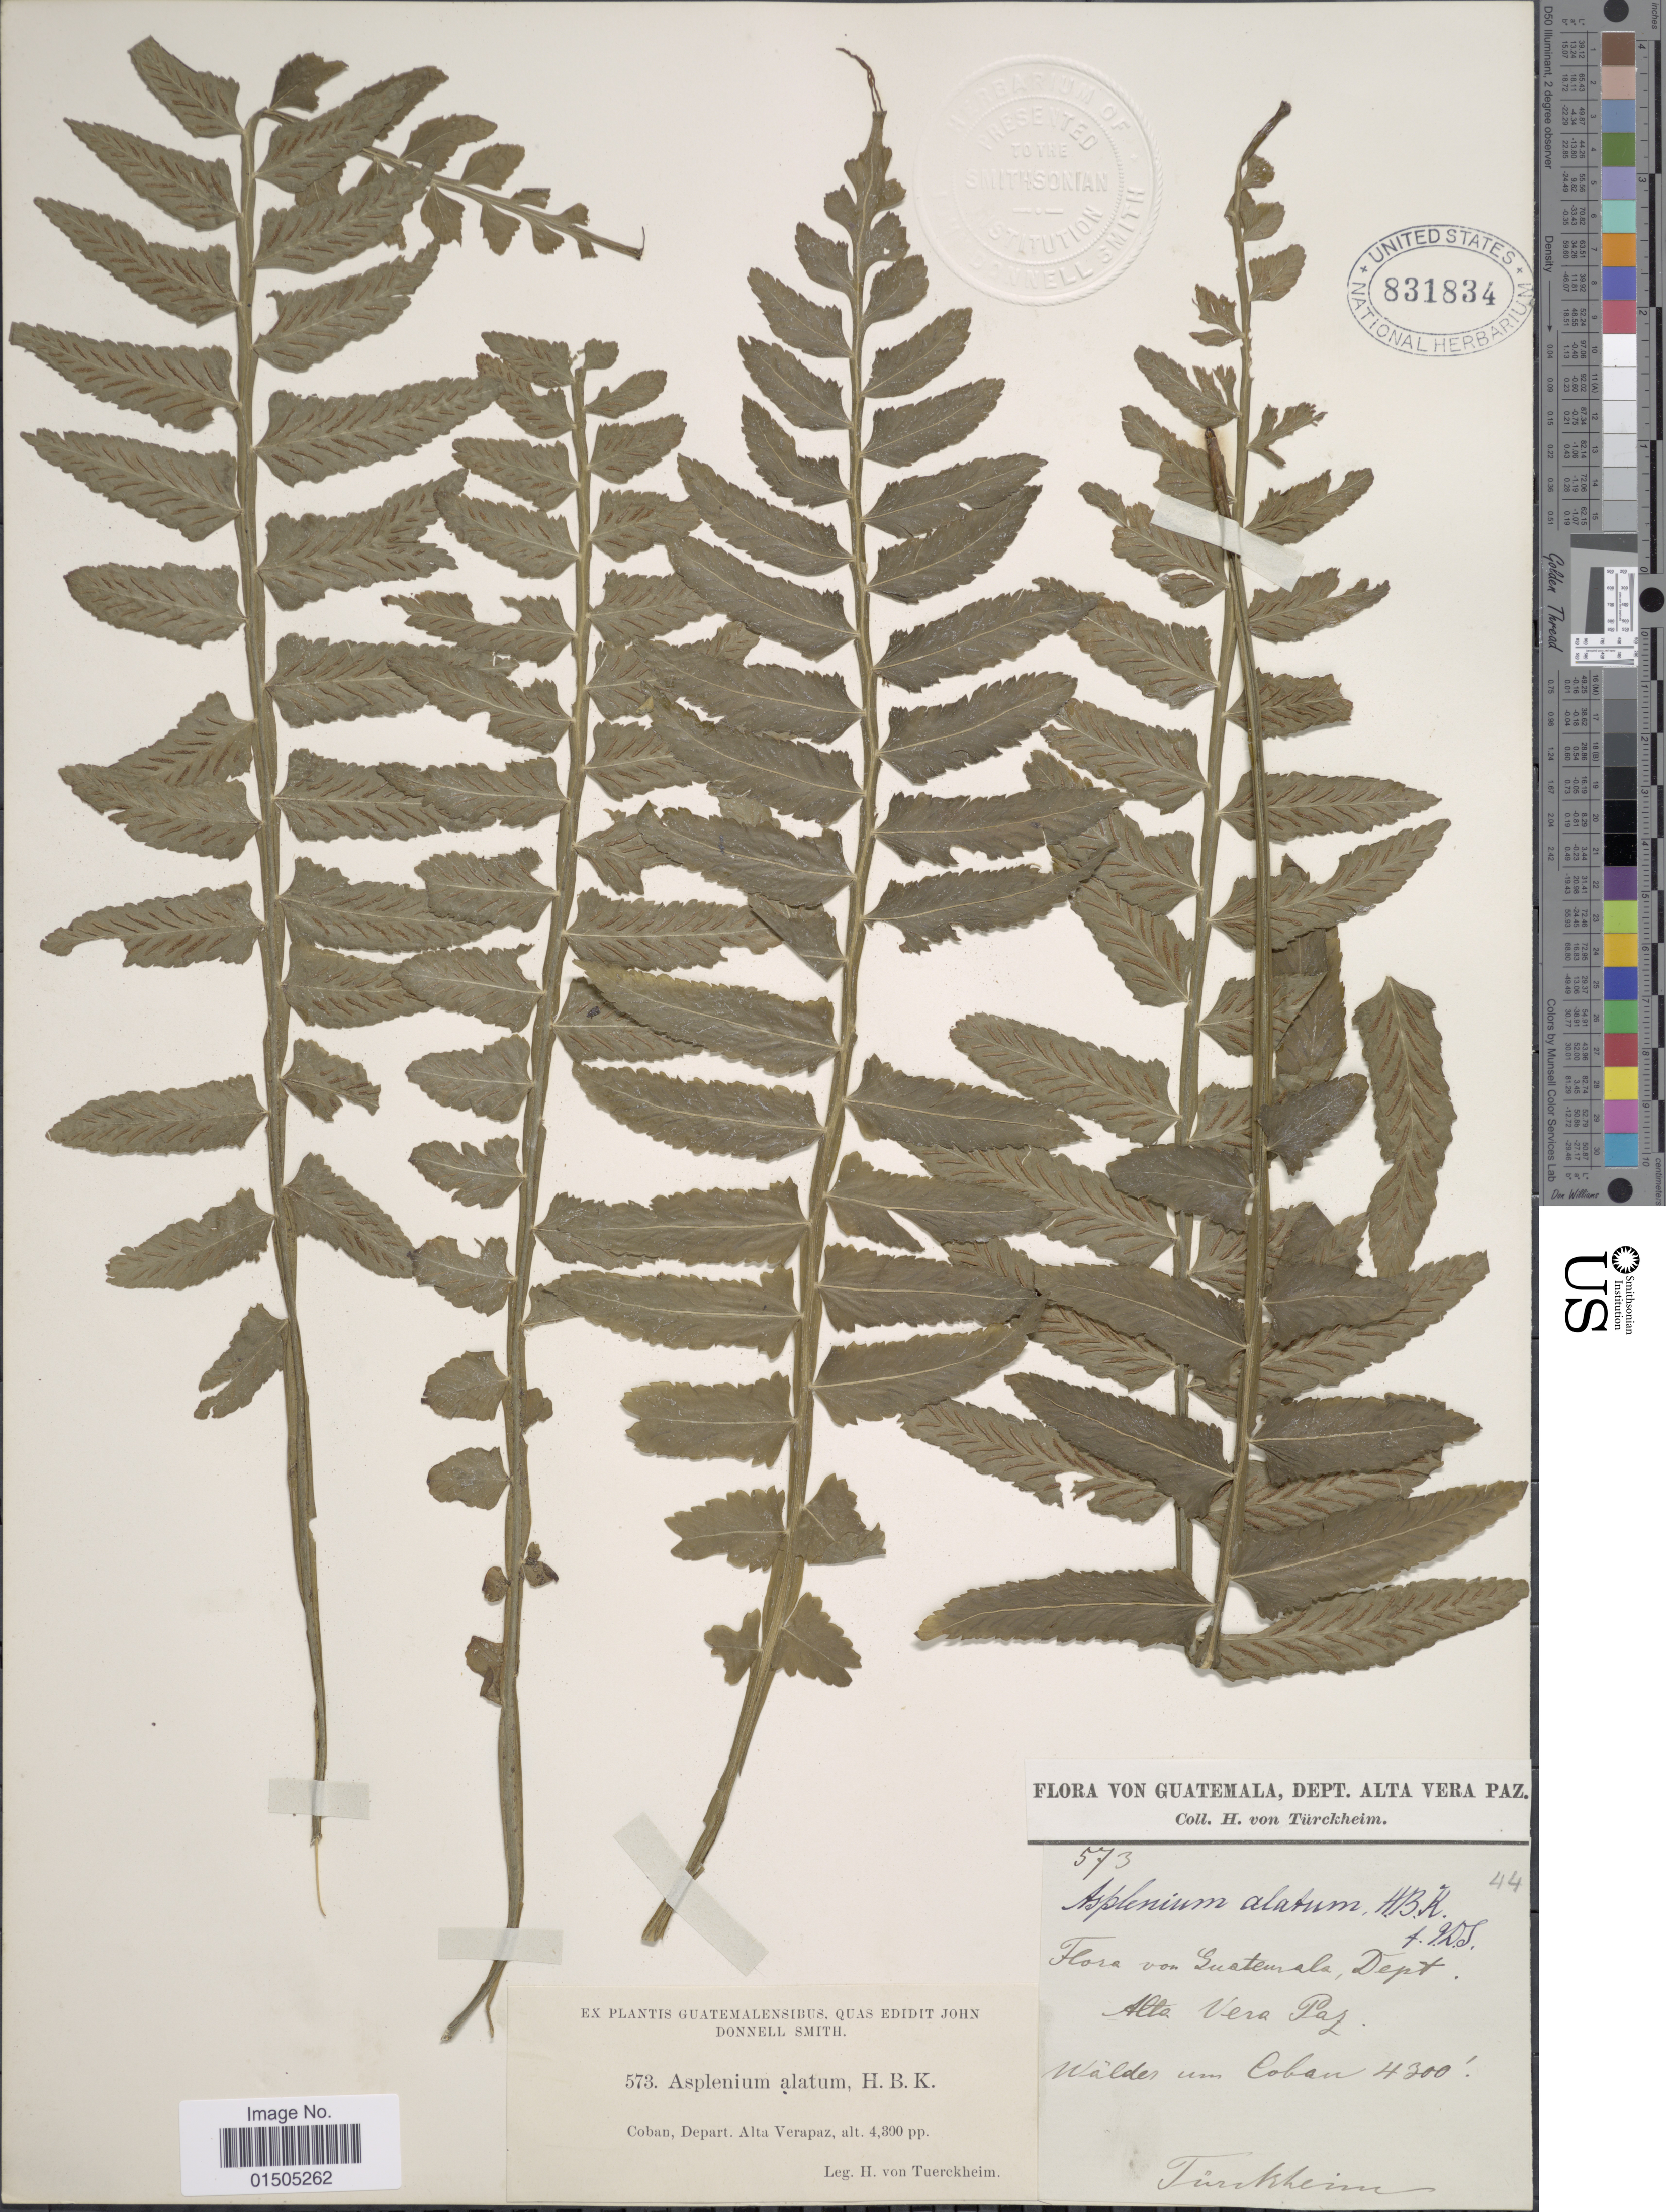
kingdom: Plantae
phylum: Tracheophyta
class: Polypodiopsida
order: Polypodiales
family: Aspleniaceae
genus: Asplenium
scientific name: Asplenium alatum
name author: Humb. & Bonpl. ex Willd.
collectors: H. von Türckheim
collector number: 573/44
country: Guatemala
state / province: Alta Verapaz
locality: Waldungen um Cobán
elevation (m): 1311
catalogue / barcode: US 831834